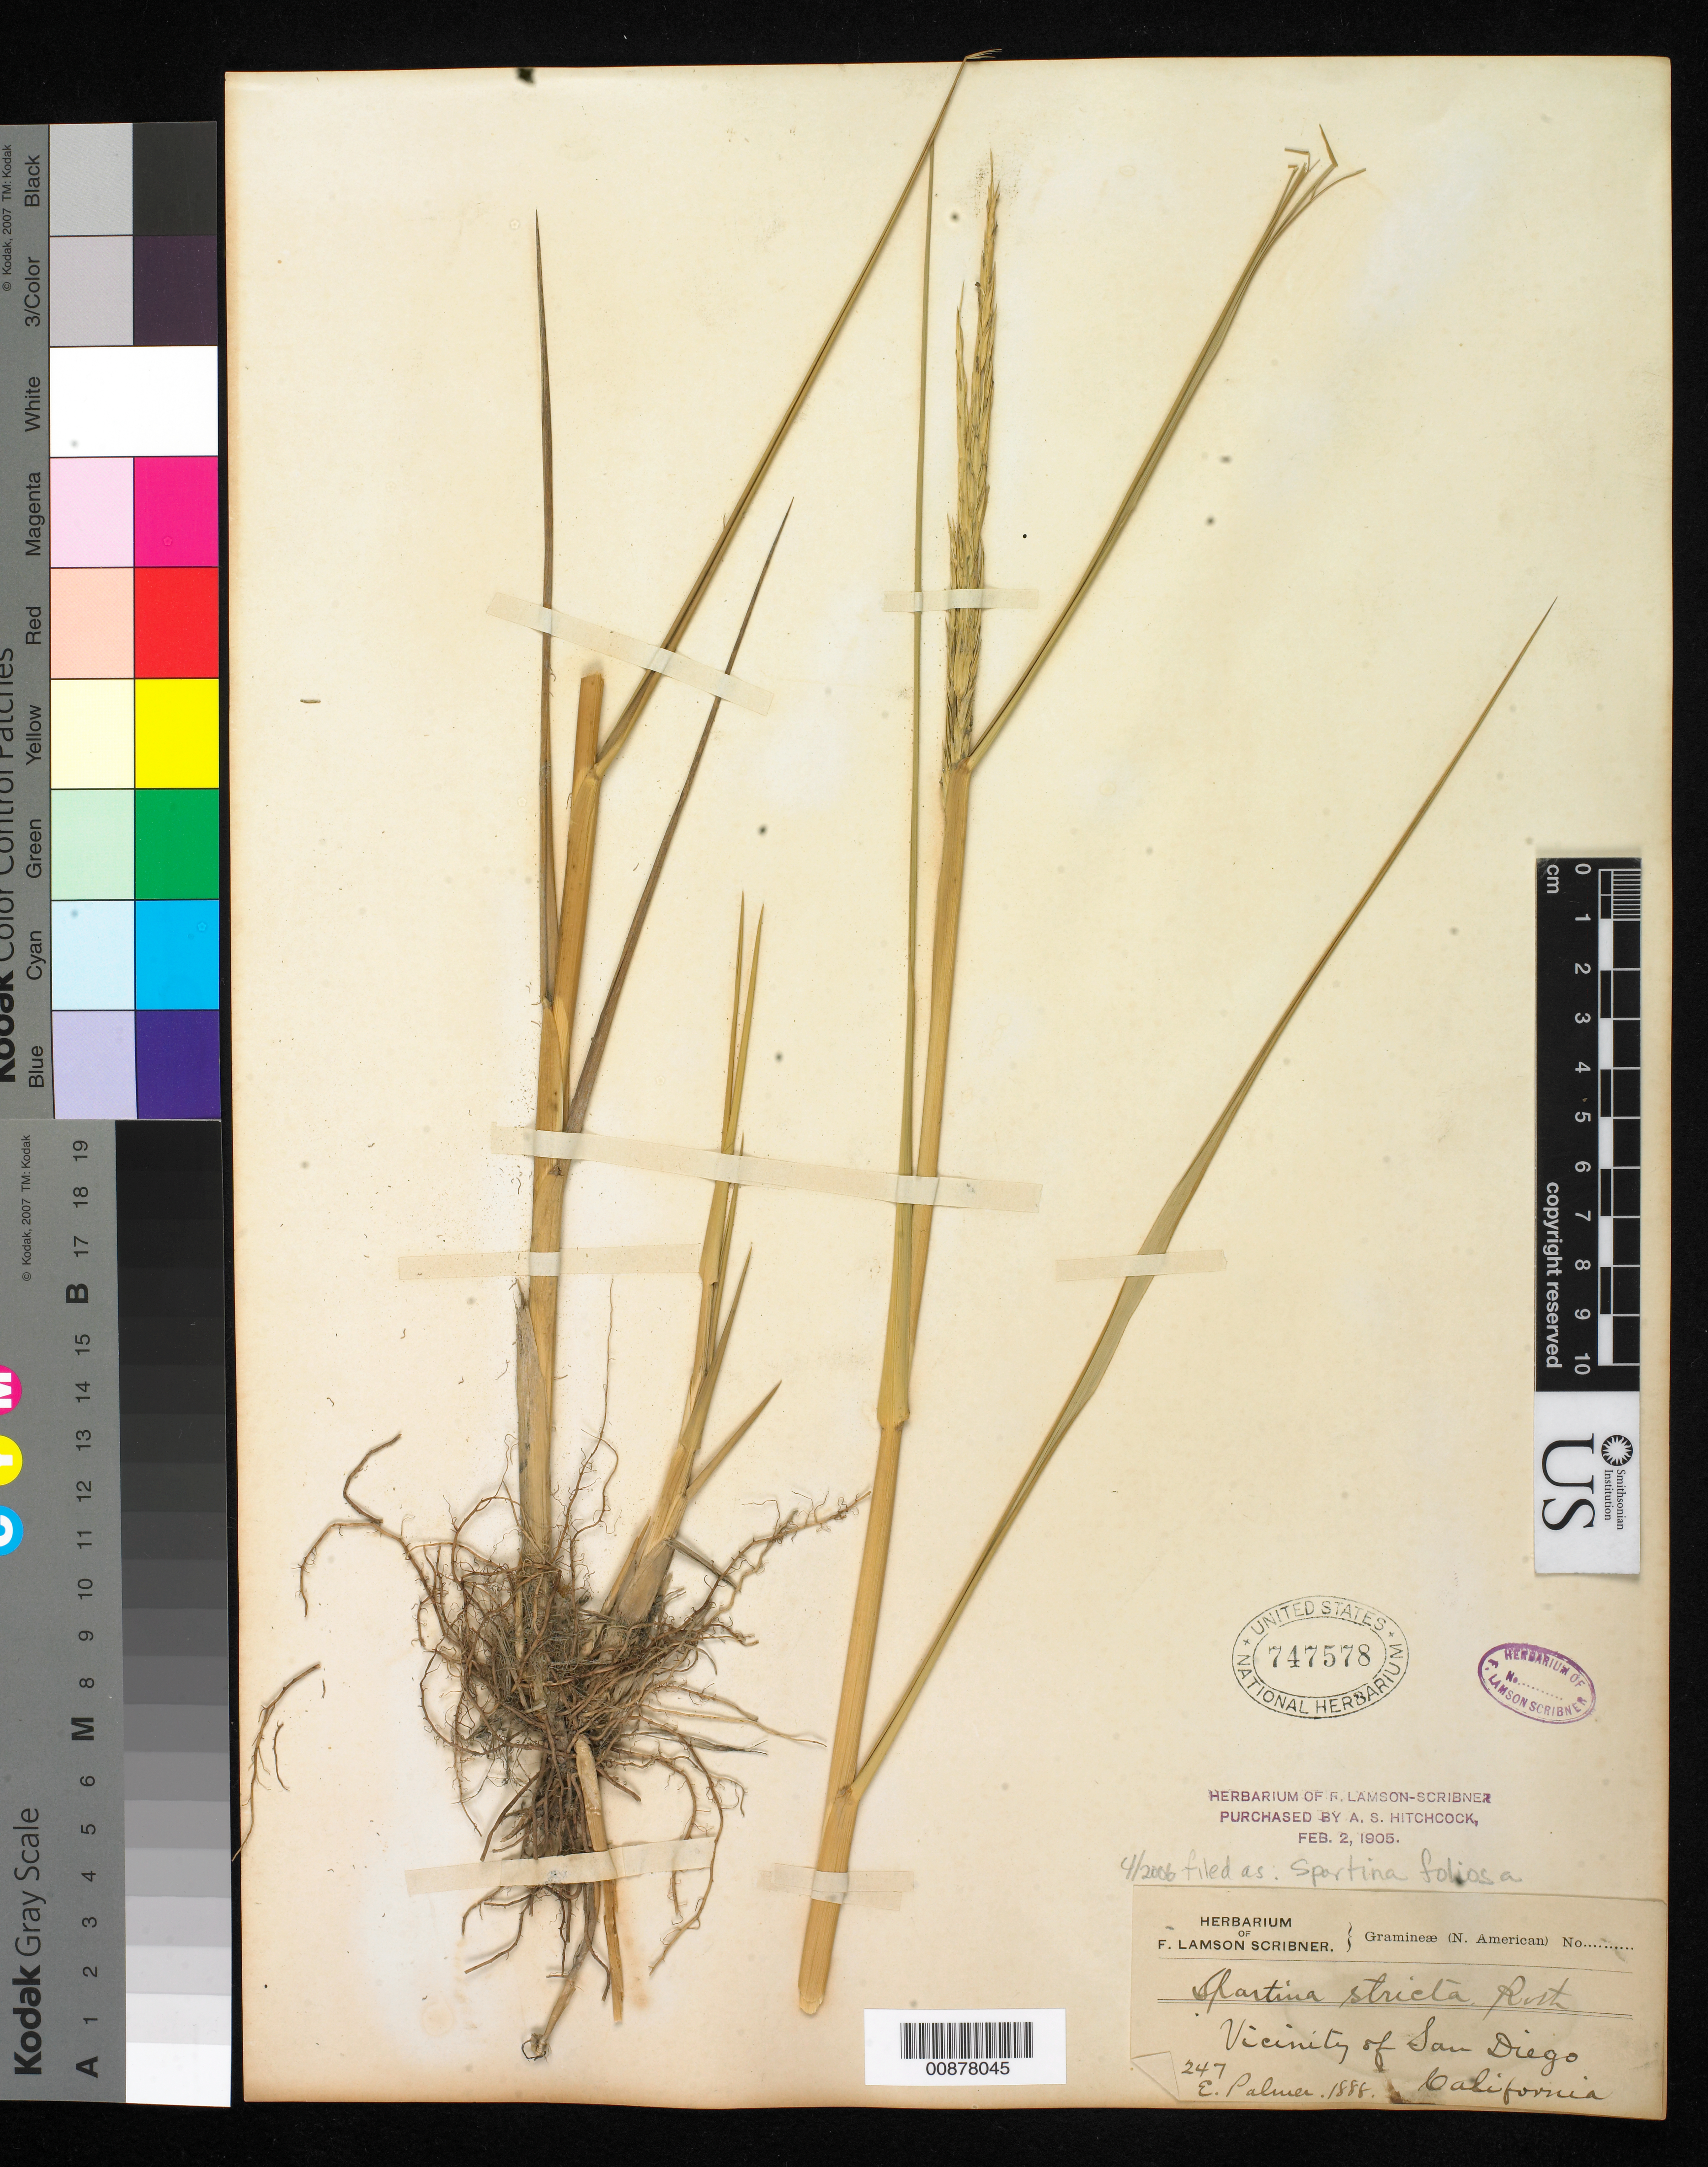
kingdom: Plantae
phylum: Tracheophyta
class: Liliopsida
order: Poales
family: Poaceae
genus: Spartina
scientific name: Spartina foliosa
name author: Trin.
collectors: E. Palmer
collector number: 247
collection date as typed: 1888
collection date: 1888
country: United States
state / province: California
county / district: San Diego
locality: Vicinity of San Diego, California.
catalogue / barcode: US 747578